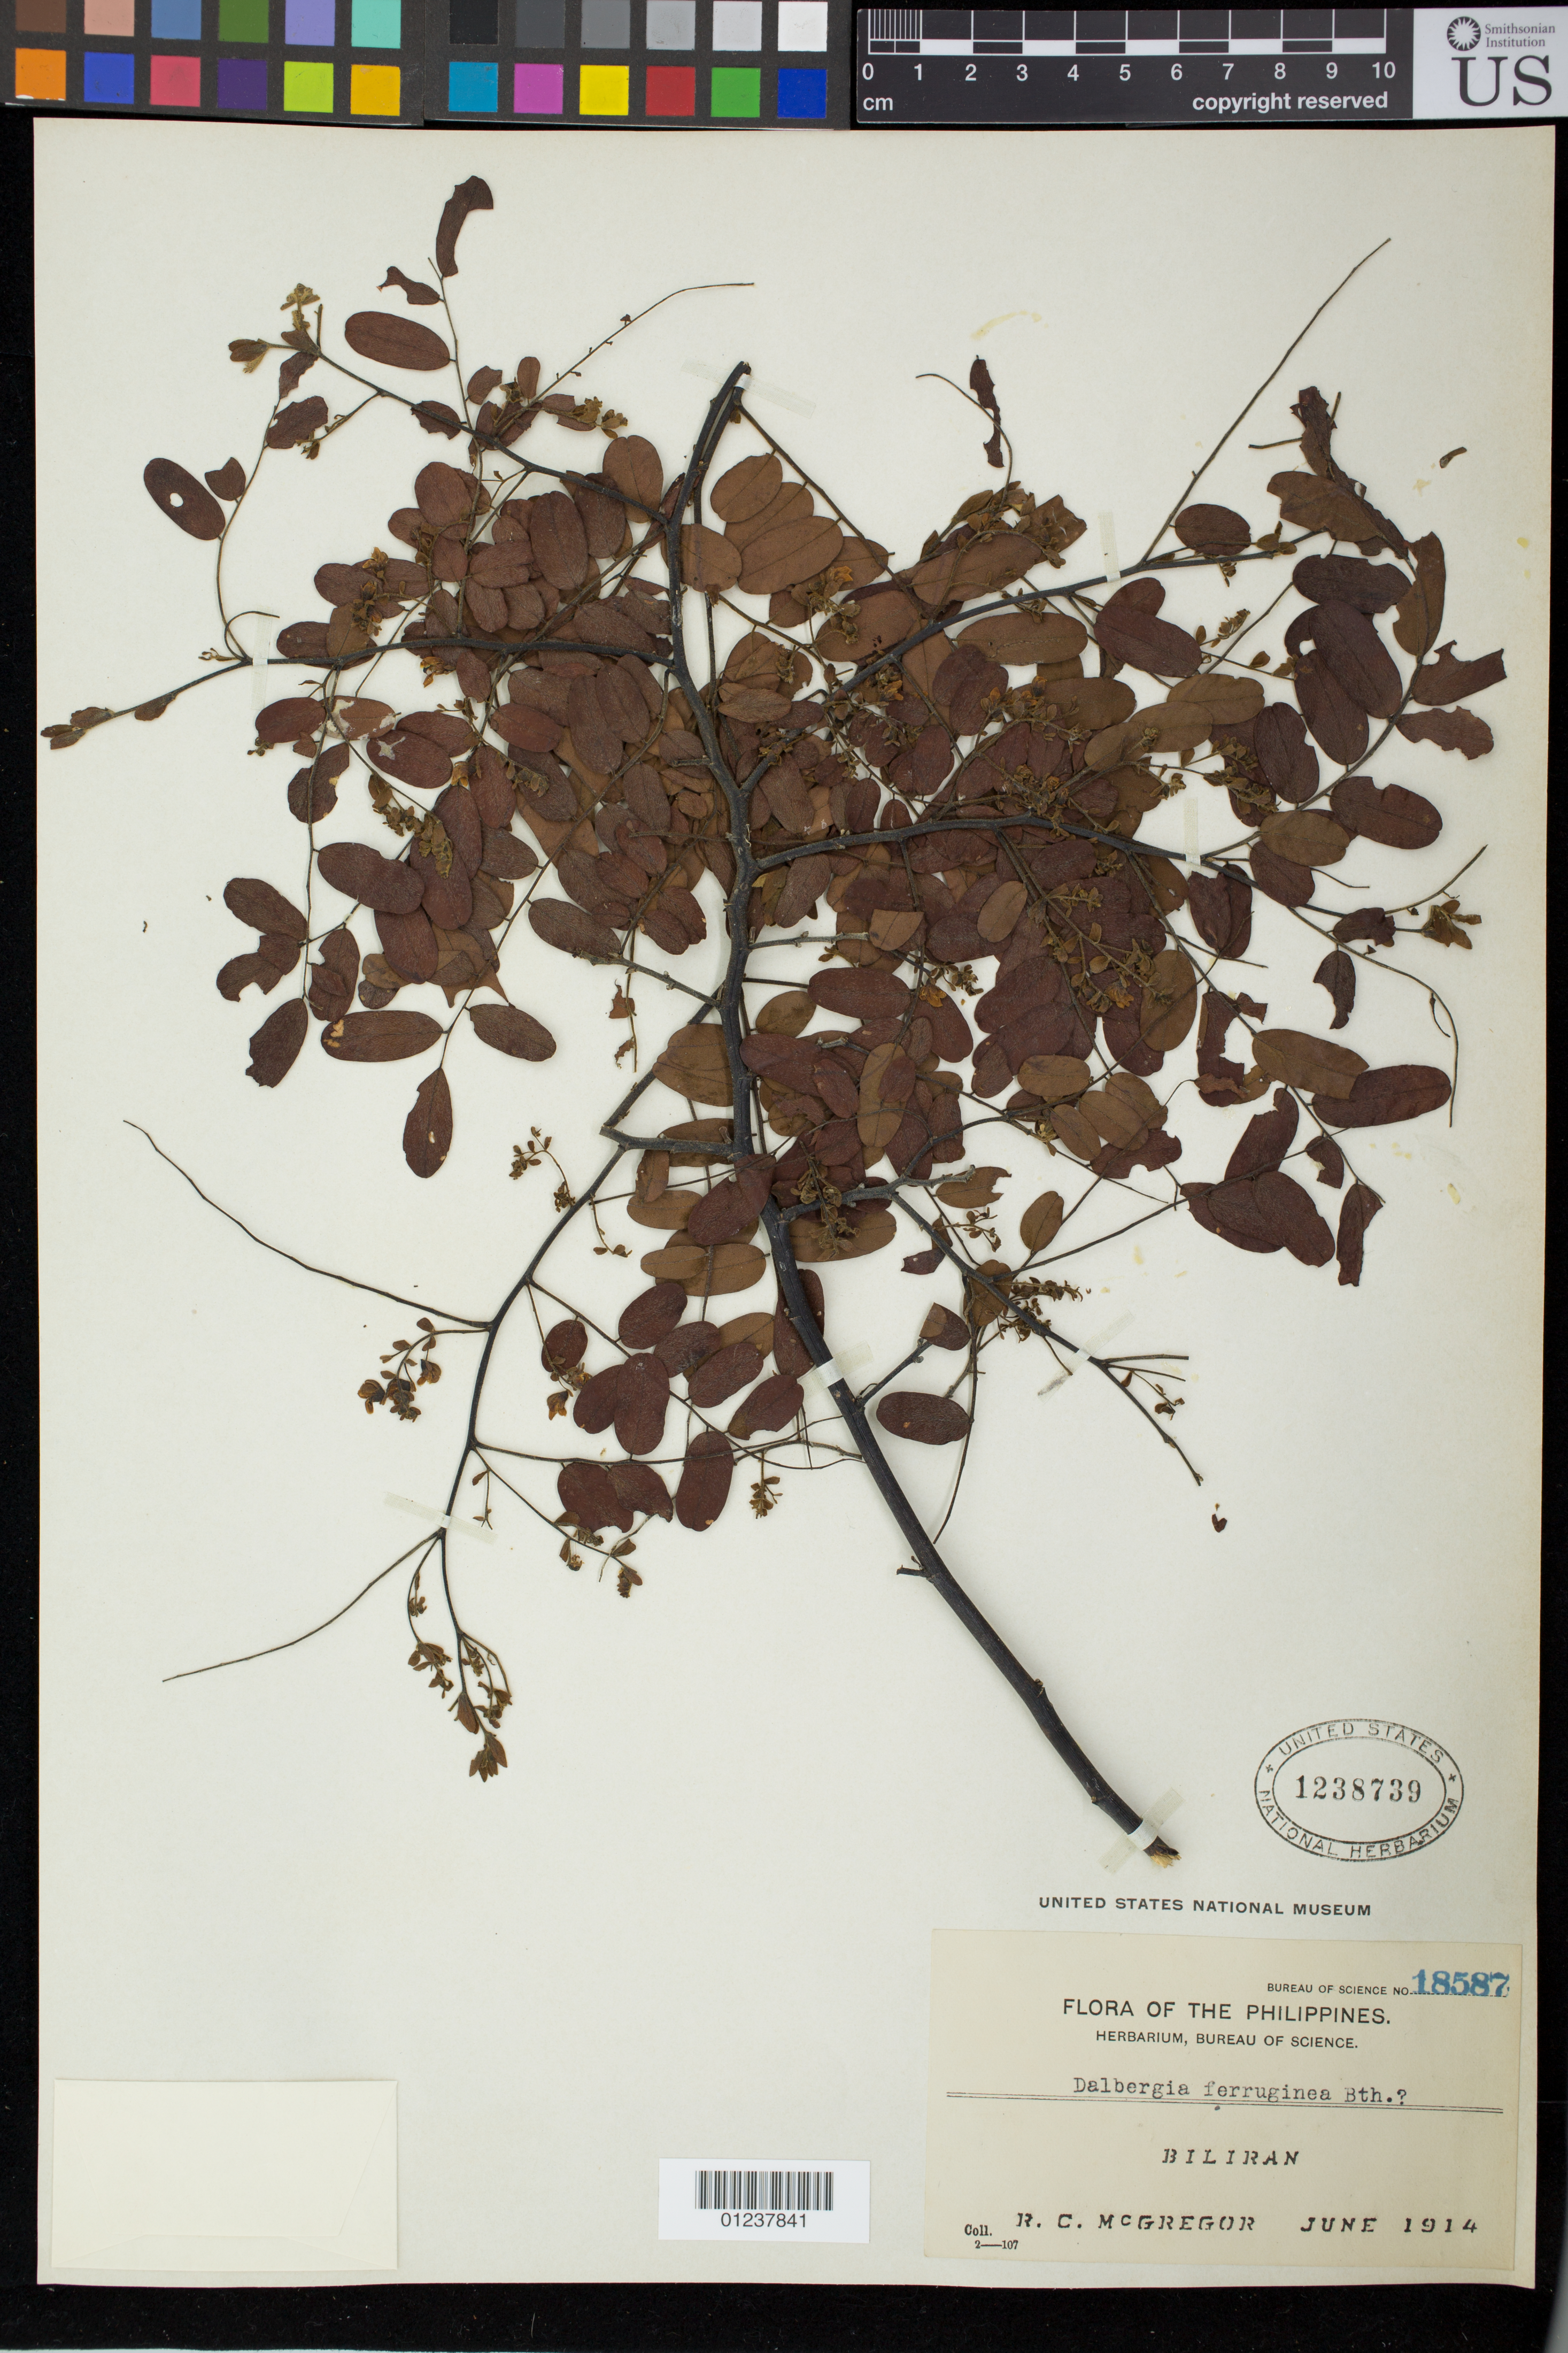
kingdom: Plantae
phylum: Tracheophyta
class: Magnoliopsida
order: Fabales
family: Fabaceae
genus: Dalbergia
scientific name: Dalbergia ferruginea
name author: Roxb.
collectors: R. C. McGregor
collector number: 18587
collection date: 1914-06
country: Philippines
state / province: Eastern Visayas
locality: Biliran Island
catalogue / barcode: US 1238739